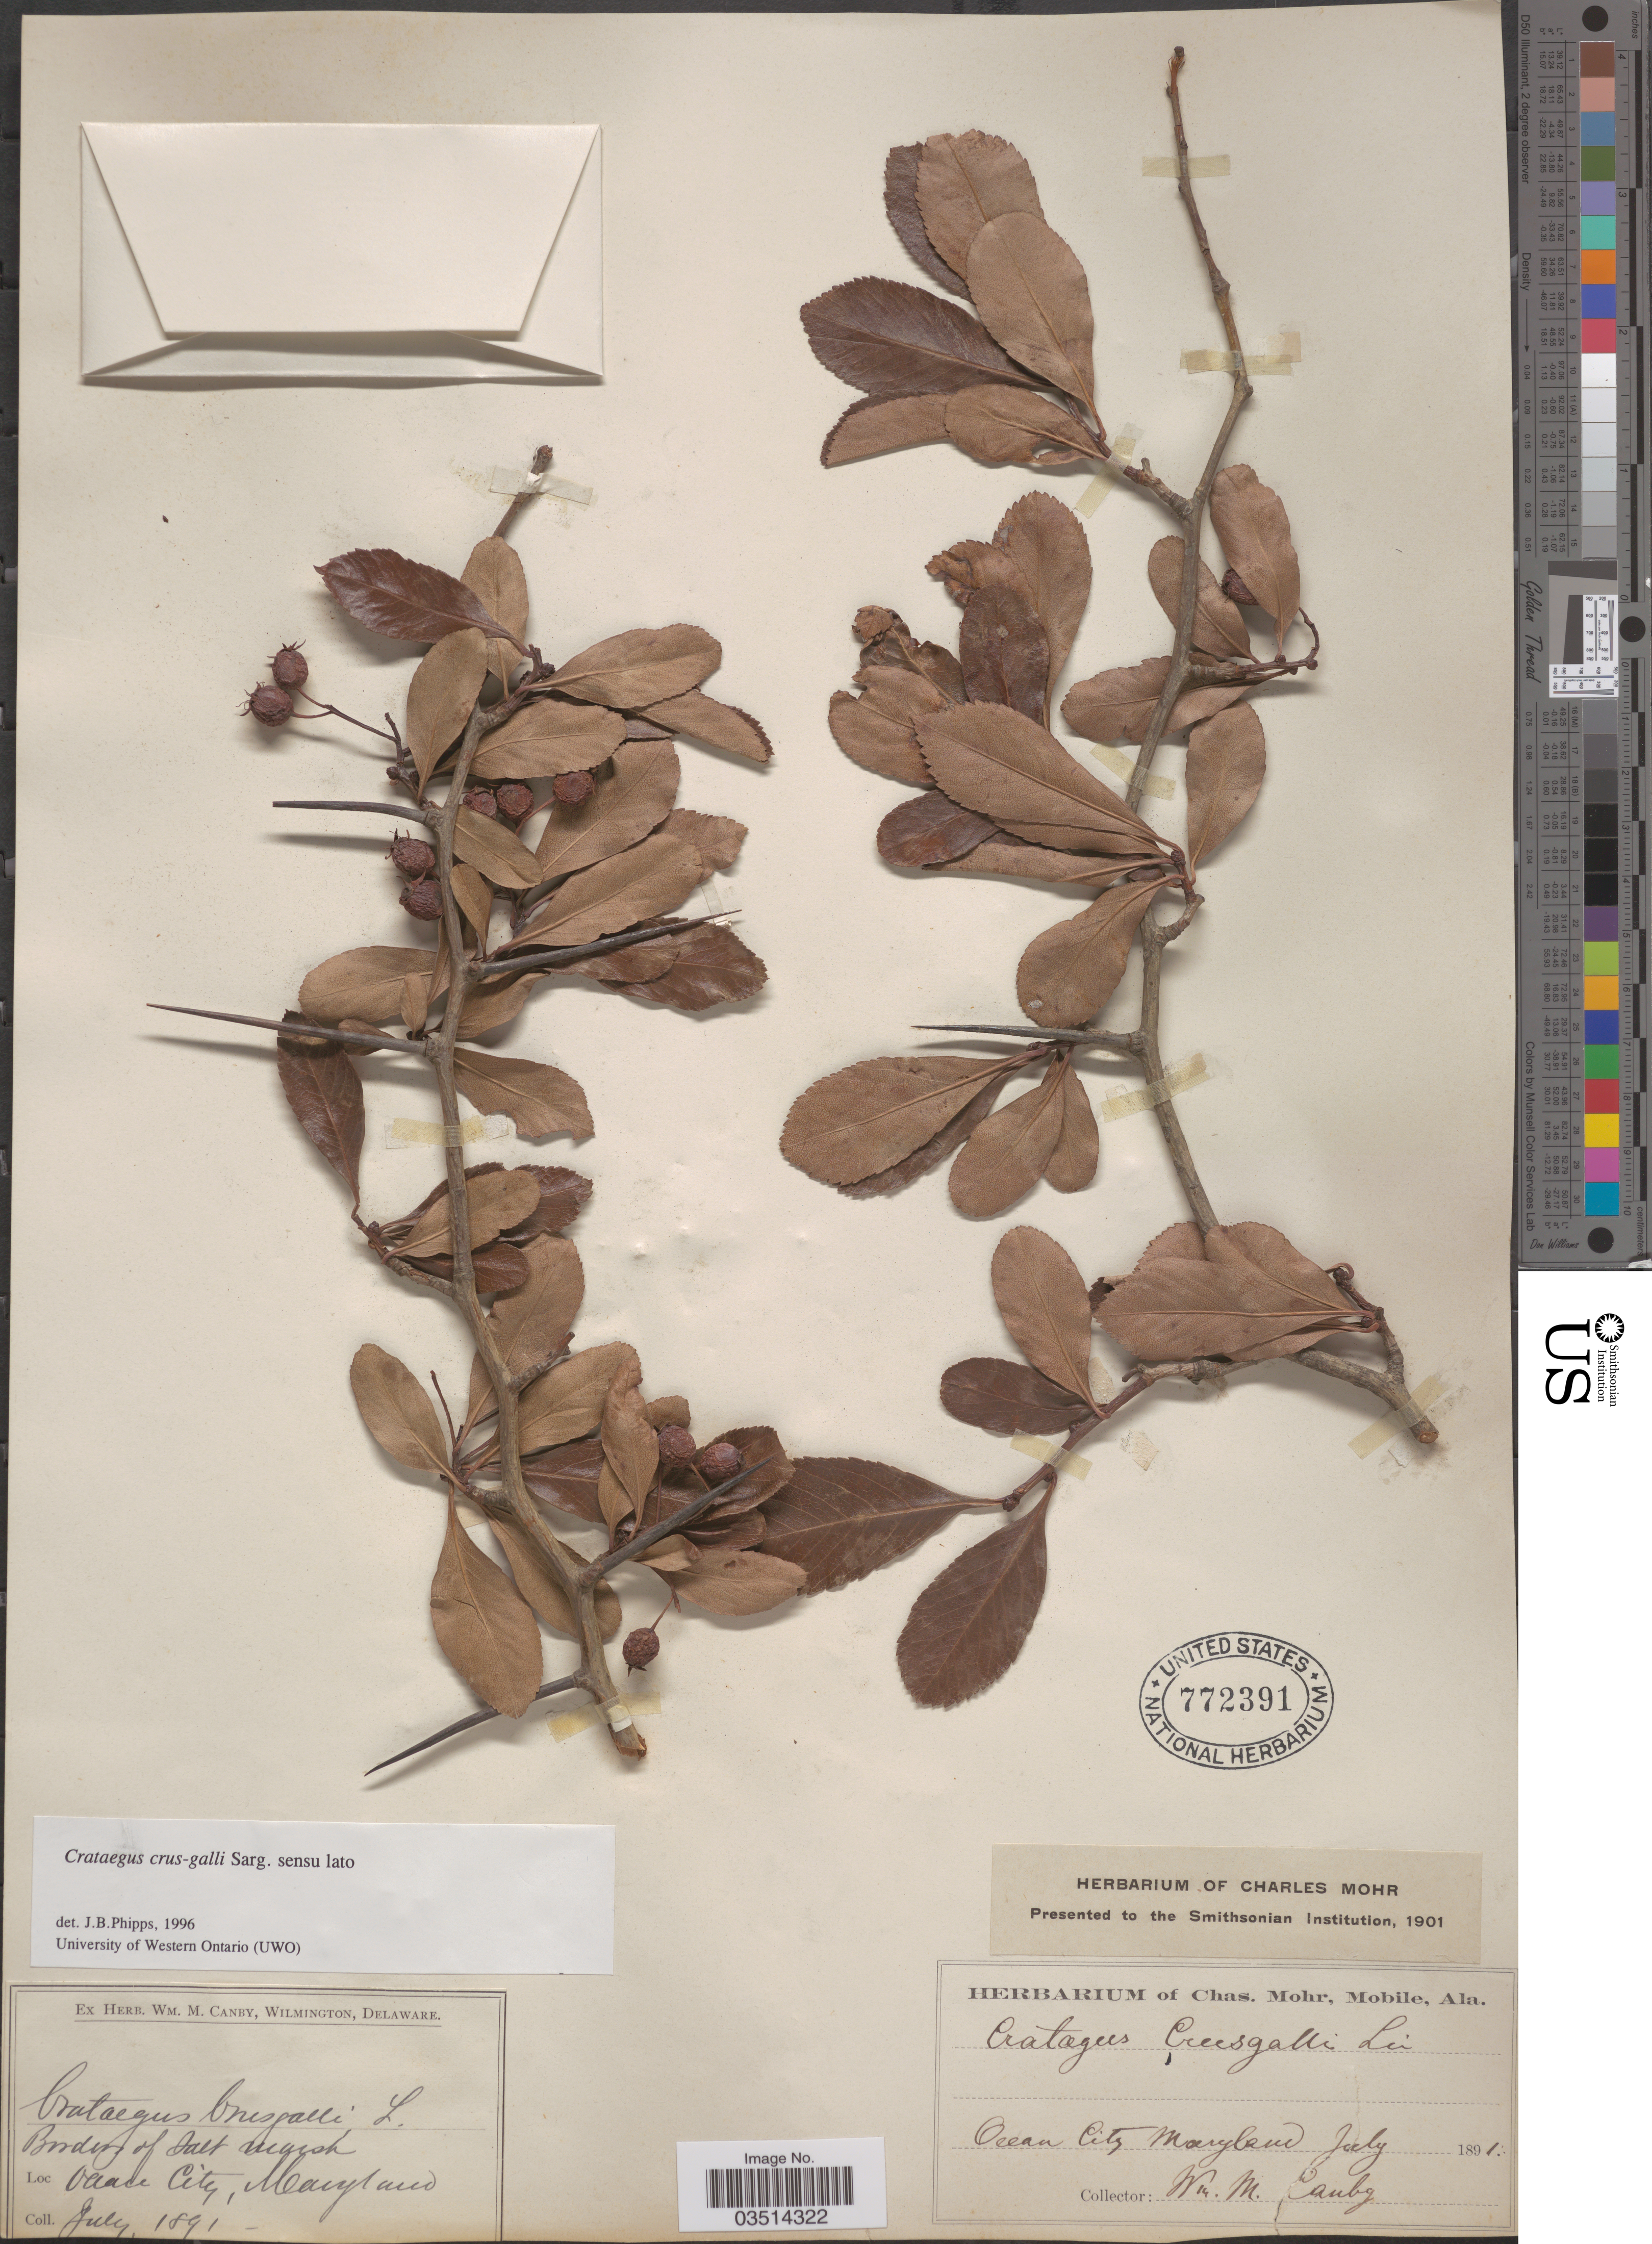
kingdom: Plantae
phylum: Tracheophyta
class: Magnoliopsida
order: Rosales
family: Rosaceae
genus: Crataegus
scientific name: Crataegus crus-galli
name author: L.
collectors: W. M. Canby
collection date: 1891-07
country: United States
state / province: Maryland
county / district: Worcester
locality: Ocean City. Borders of Salt Marsh.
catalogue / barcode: US 772391